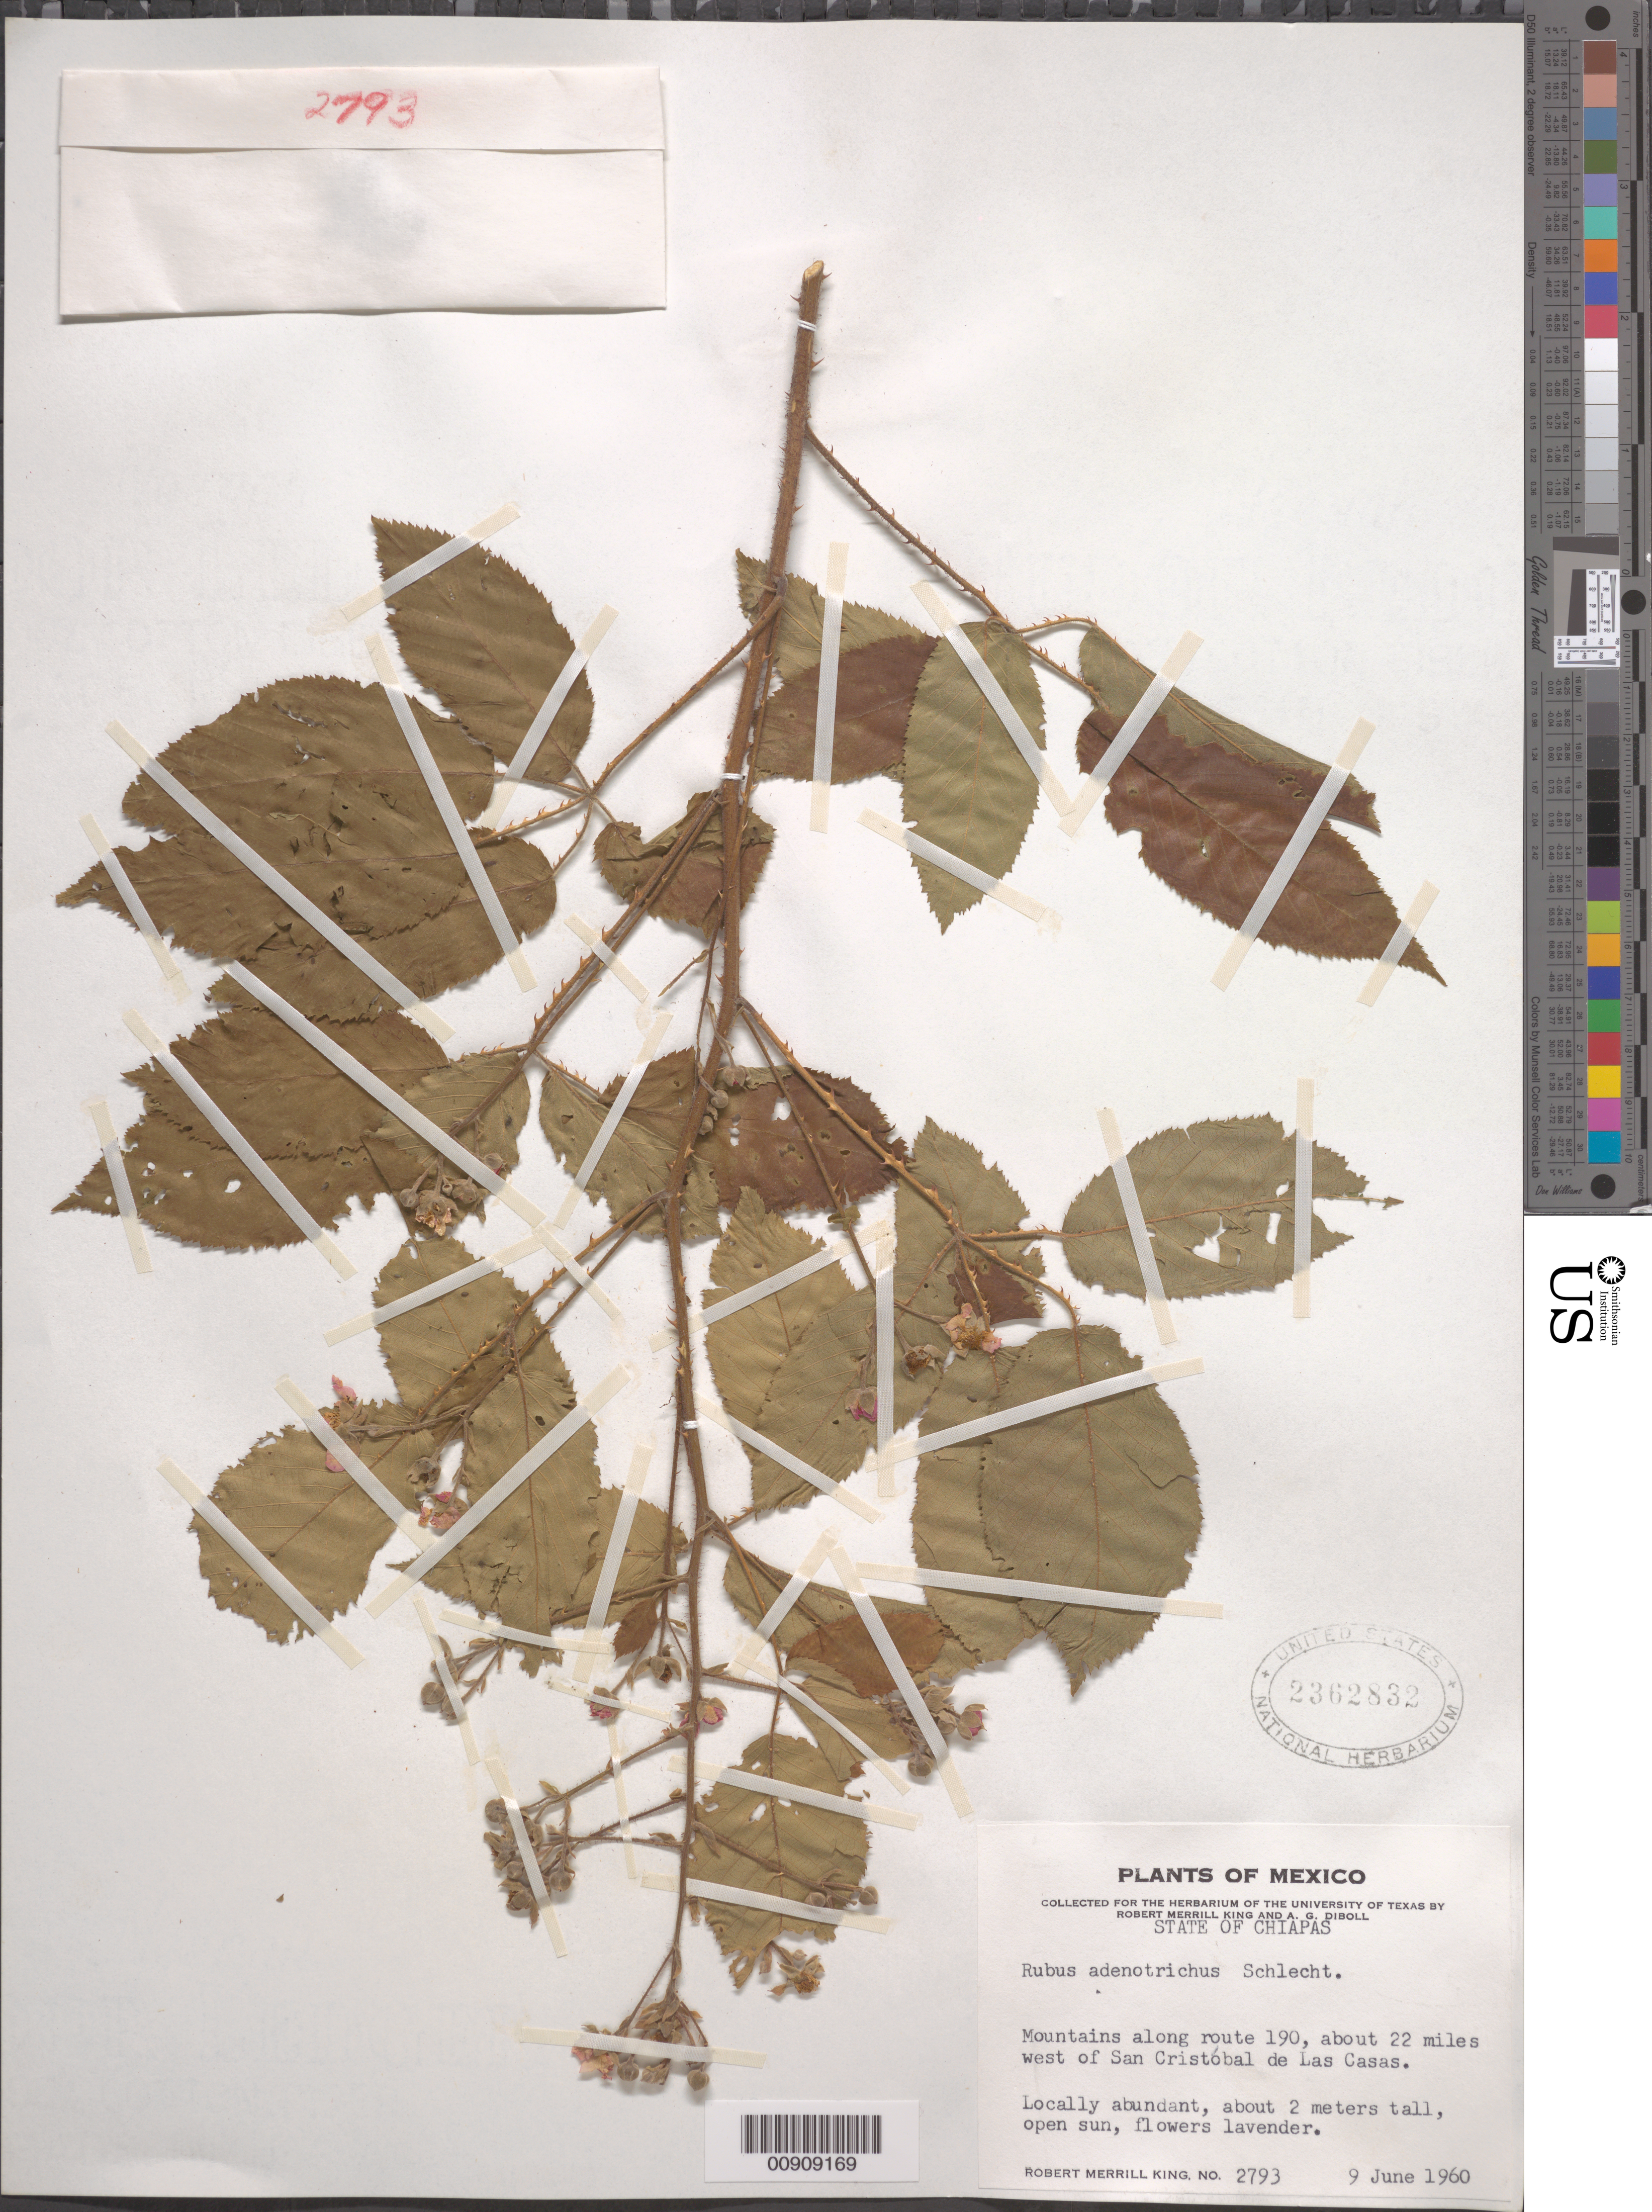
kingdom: Plantae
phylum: Tracheophyta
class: Magnoliopsida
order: Rosales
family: Rosaceae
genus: Rubus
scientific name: Rubus adenotrichos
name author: Schltdl.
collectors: R. M. King & A. Diboll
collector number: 2793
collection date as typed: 09 Jun 1960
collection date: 1960-06-09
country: Mexico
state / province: Chiapas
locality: Mountains along route 190, about 22 miles west of San Cristóbal de las Casas.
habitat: Open sun.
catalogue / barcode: US 2362832